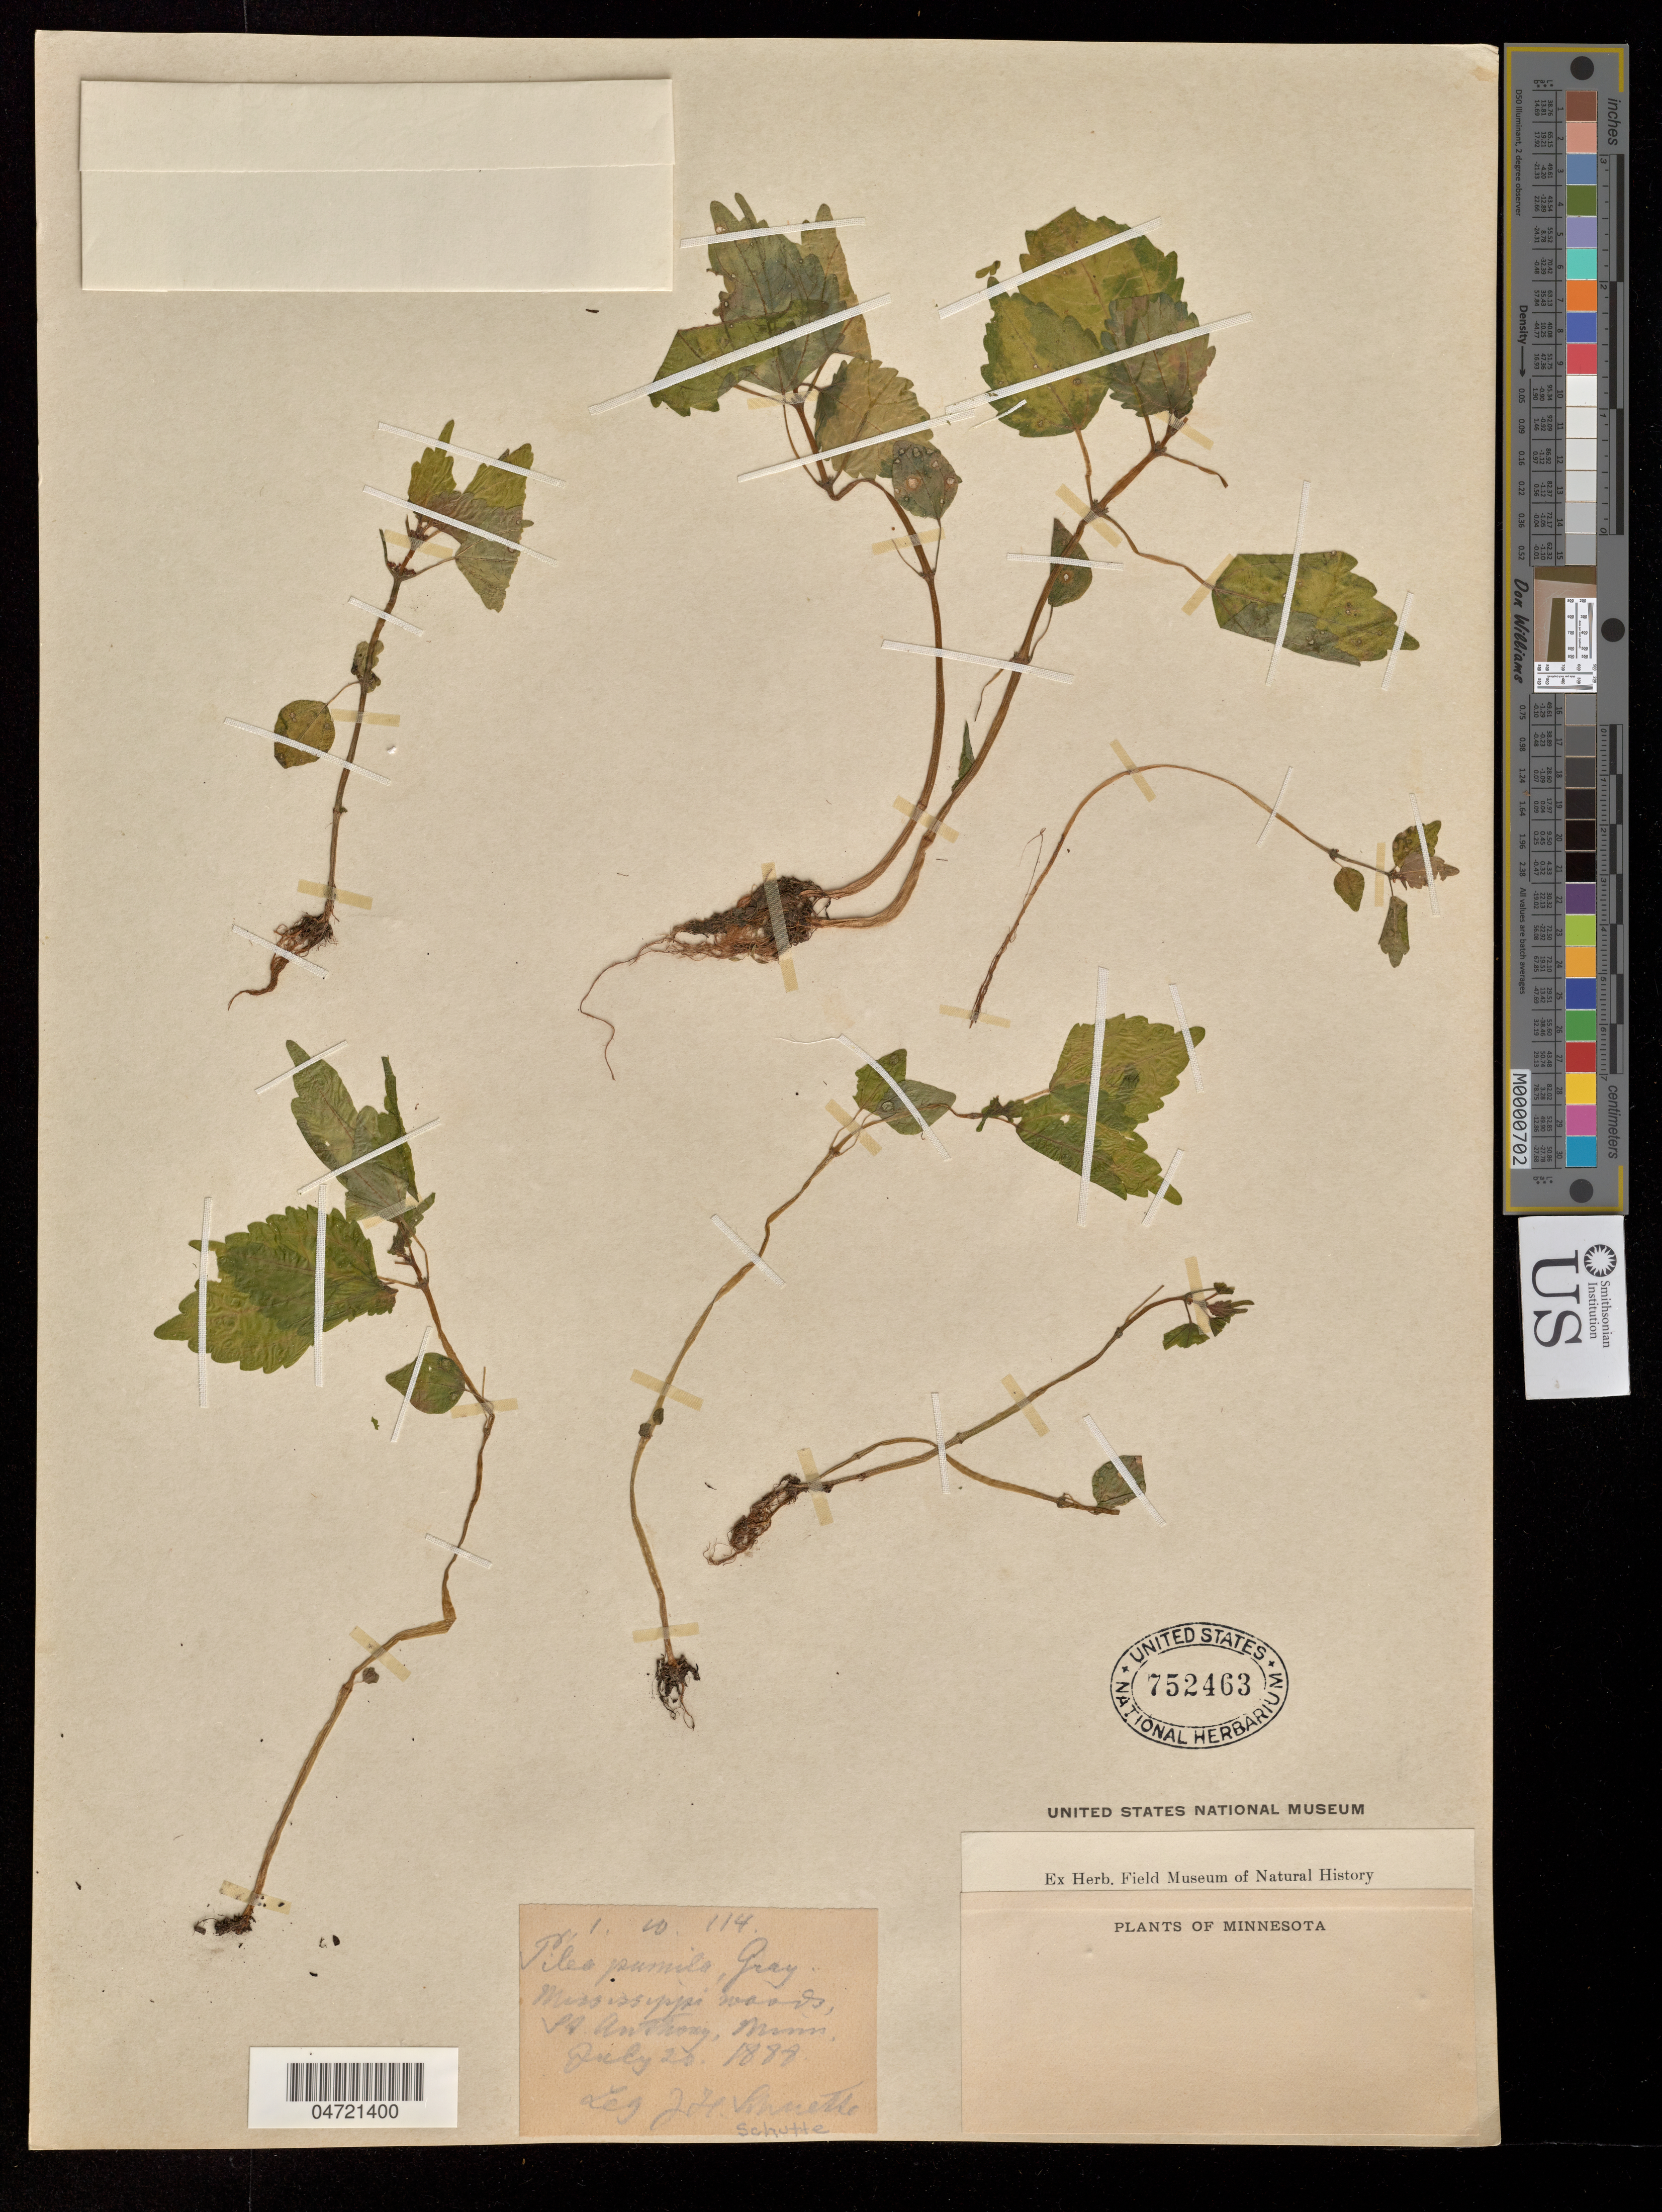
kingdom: Plantae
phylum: Tracheophyta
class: Magnoliopsida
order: Rosales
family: Urticaceae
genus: Pilea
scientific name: Pilea pumila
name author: (L.) A. Gray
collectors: J. Schutte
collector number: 114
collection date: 1888-07-20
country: United States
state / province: Minnesota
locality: Mississippi woods.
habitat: "St. Anthony"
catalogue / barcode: US 752463